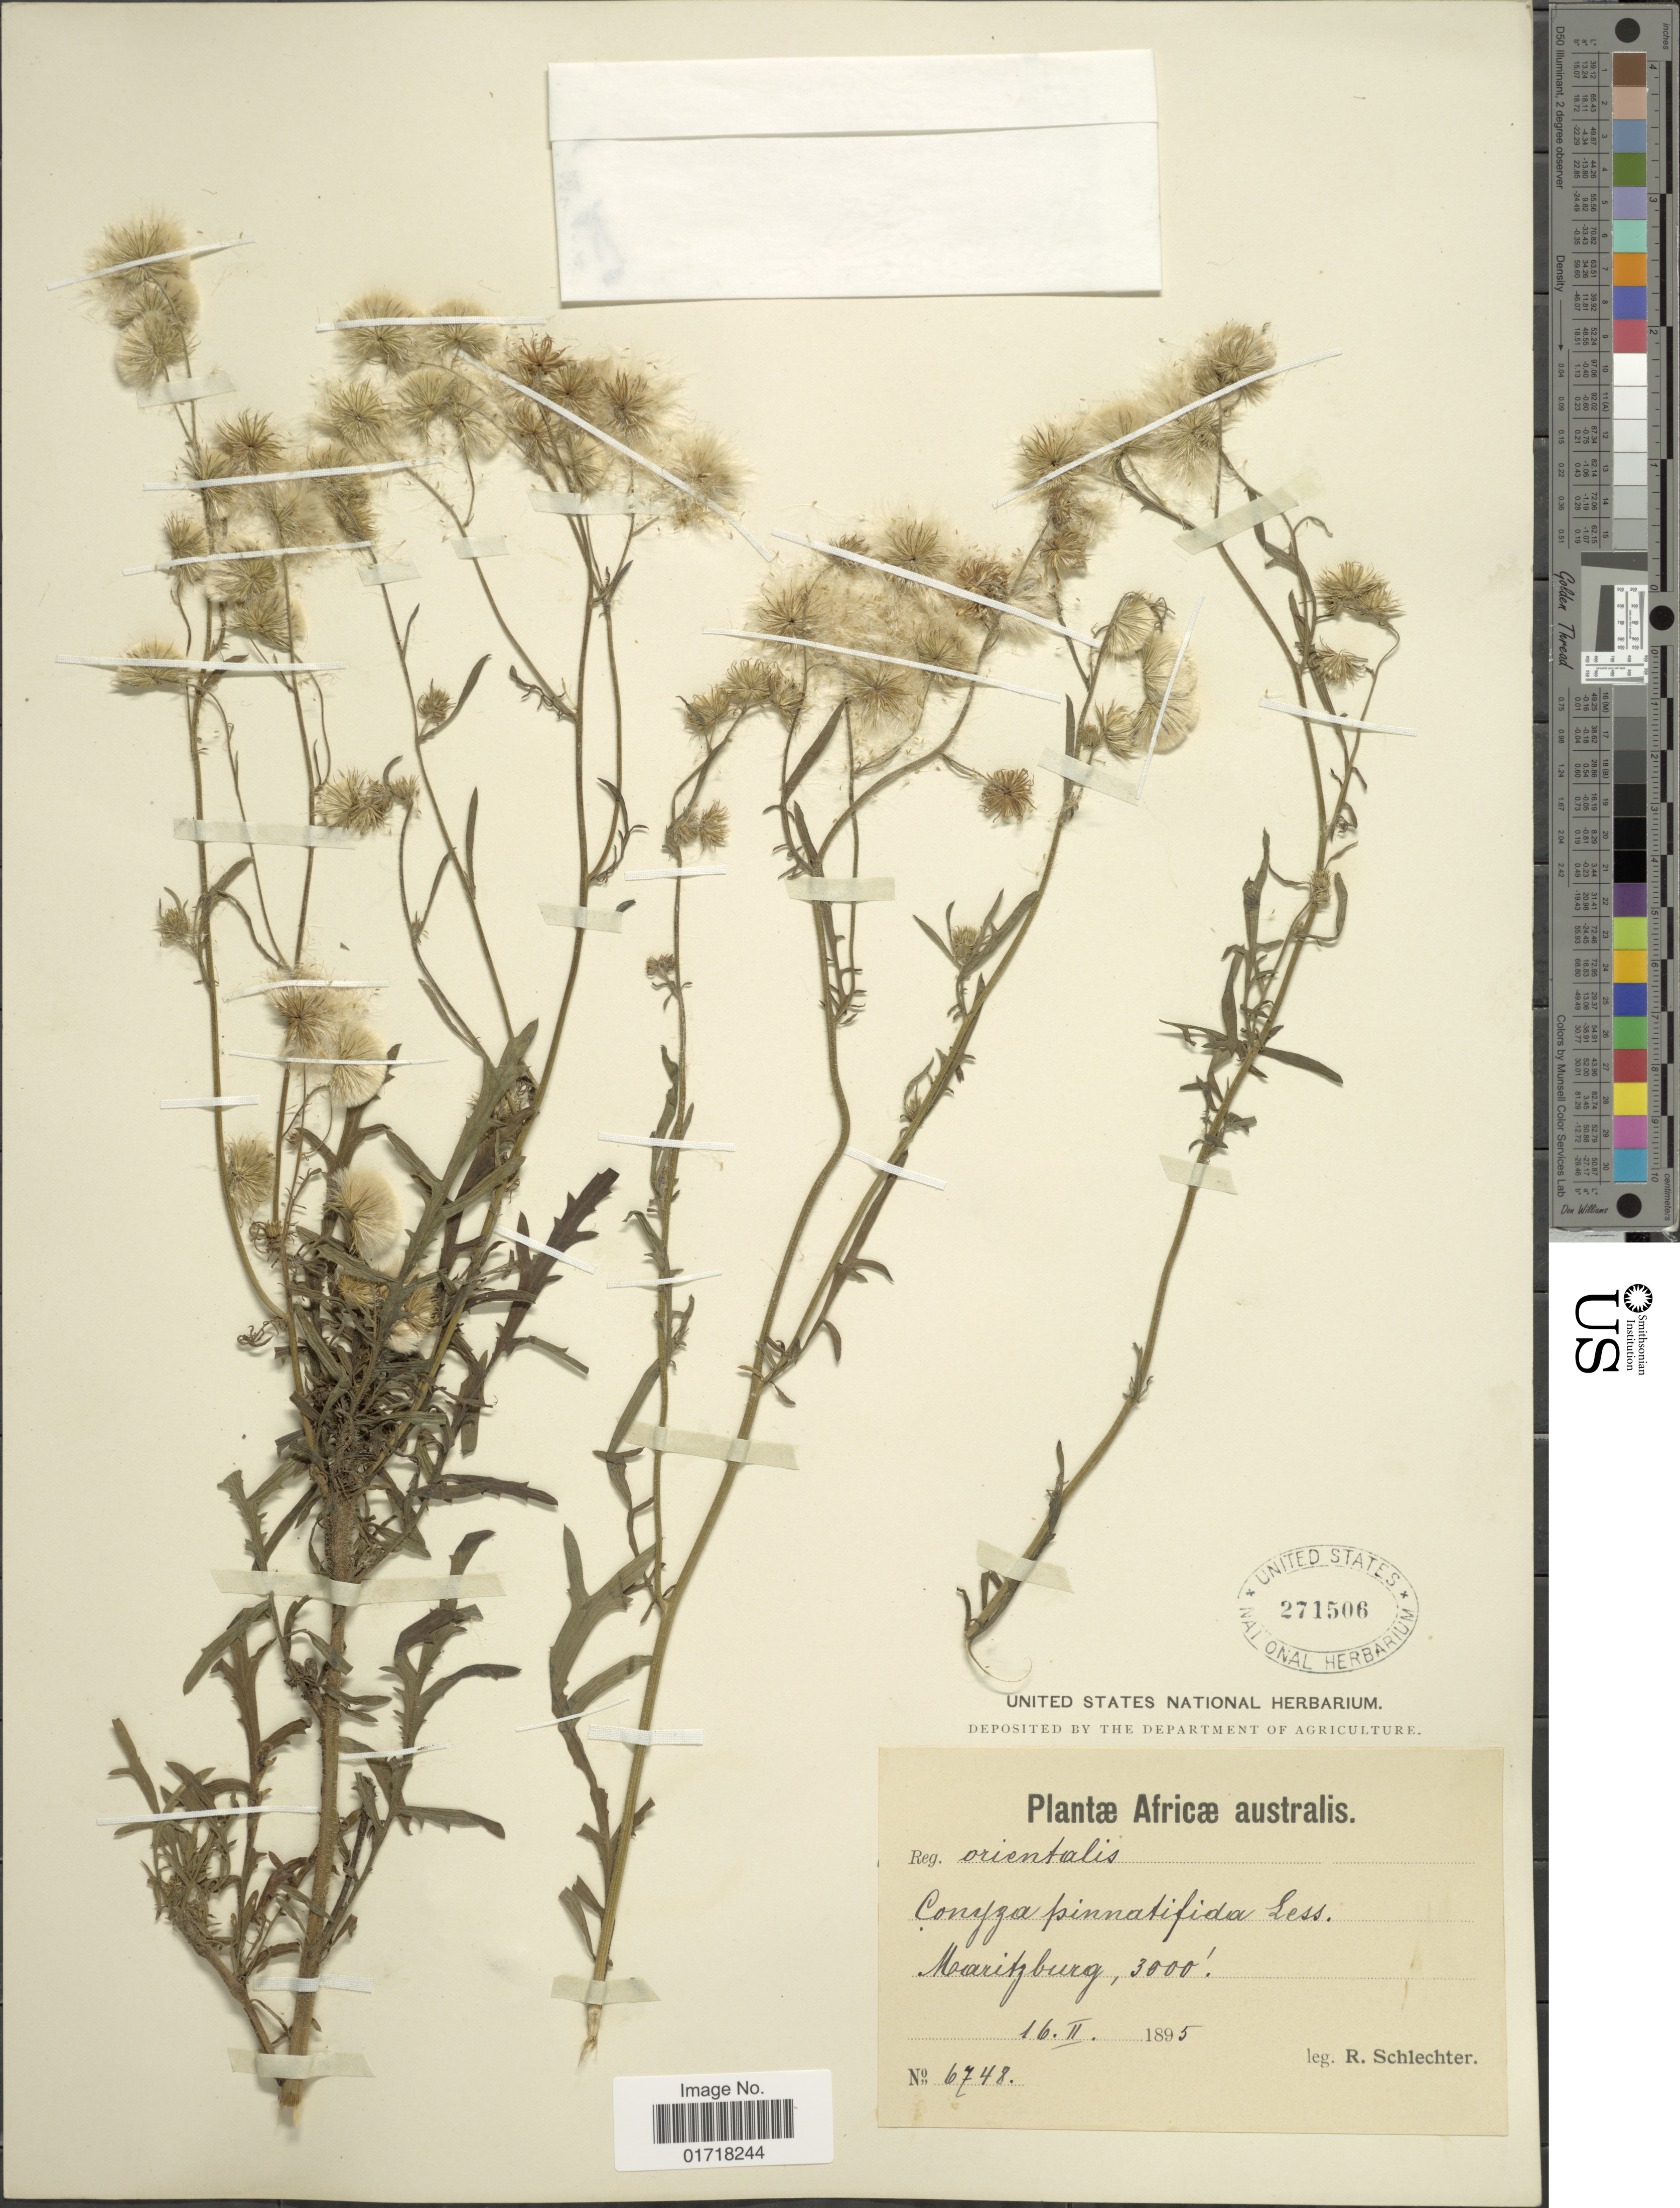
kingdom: Plantae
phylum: Tracheophyta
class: Magnoliopsida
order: Asterales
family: Asteraceae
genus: Conyza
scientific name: Conyza pinnata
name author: (L. f.) Kuntze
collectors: F. R. R. Schlechter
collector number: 6748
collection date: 1895-02-16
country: South Africa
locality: Africae australis, Maritzburg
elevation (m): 914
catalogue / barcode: US 271506